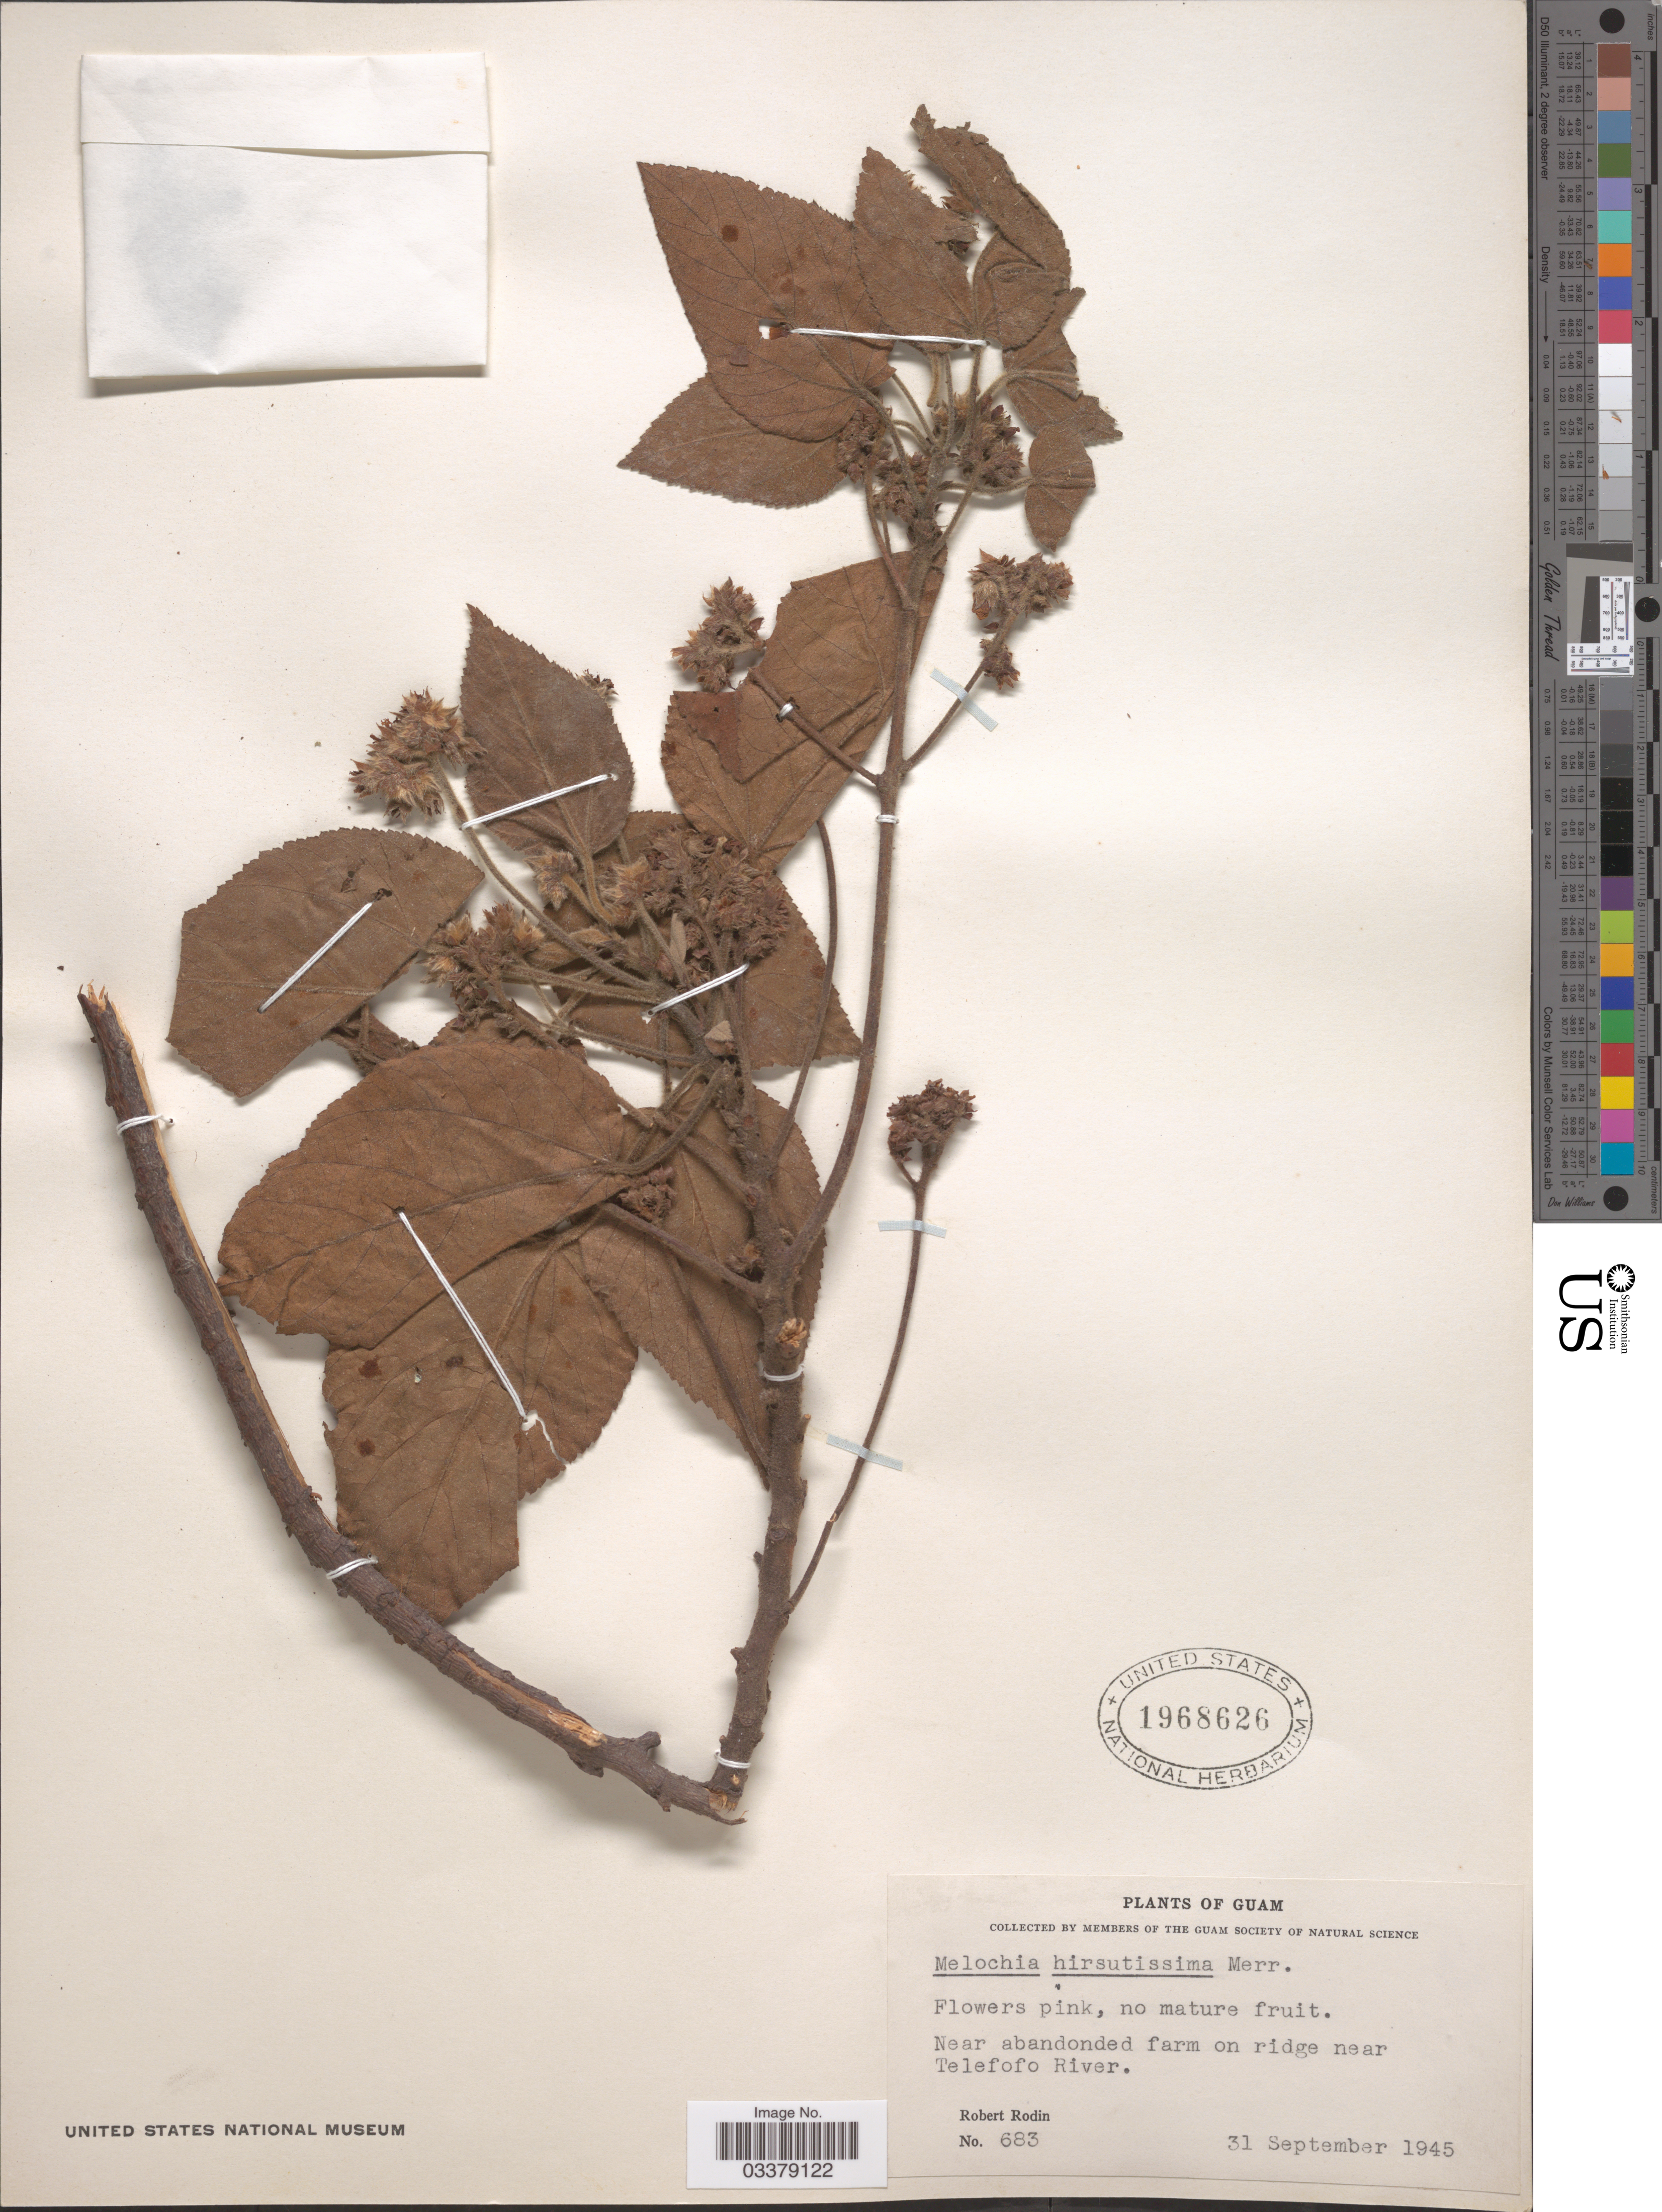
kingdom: Plantae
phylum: Tracheophyta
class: Magnoliopsida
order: Malvales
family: Malvaceae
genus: Melochia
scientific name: Melochia villosissima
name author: (C. Presl) Merr.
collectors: R. Rodin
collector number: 683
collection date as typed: Transcribed d/m/y: 31/9/1945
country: Guam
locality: Near abandoned farm on ridge near Telefofo River.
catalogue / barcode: US 1968626